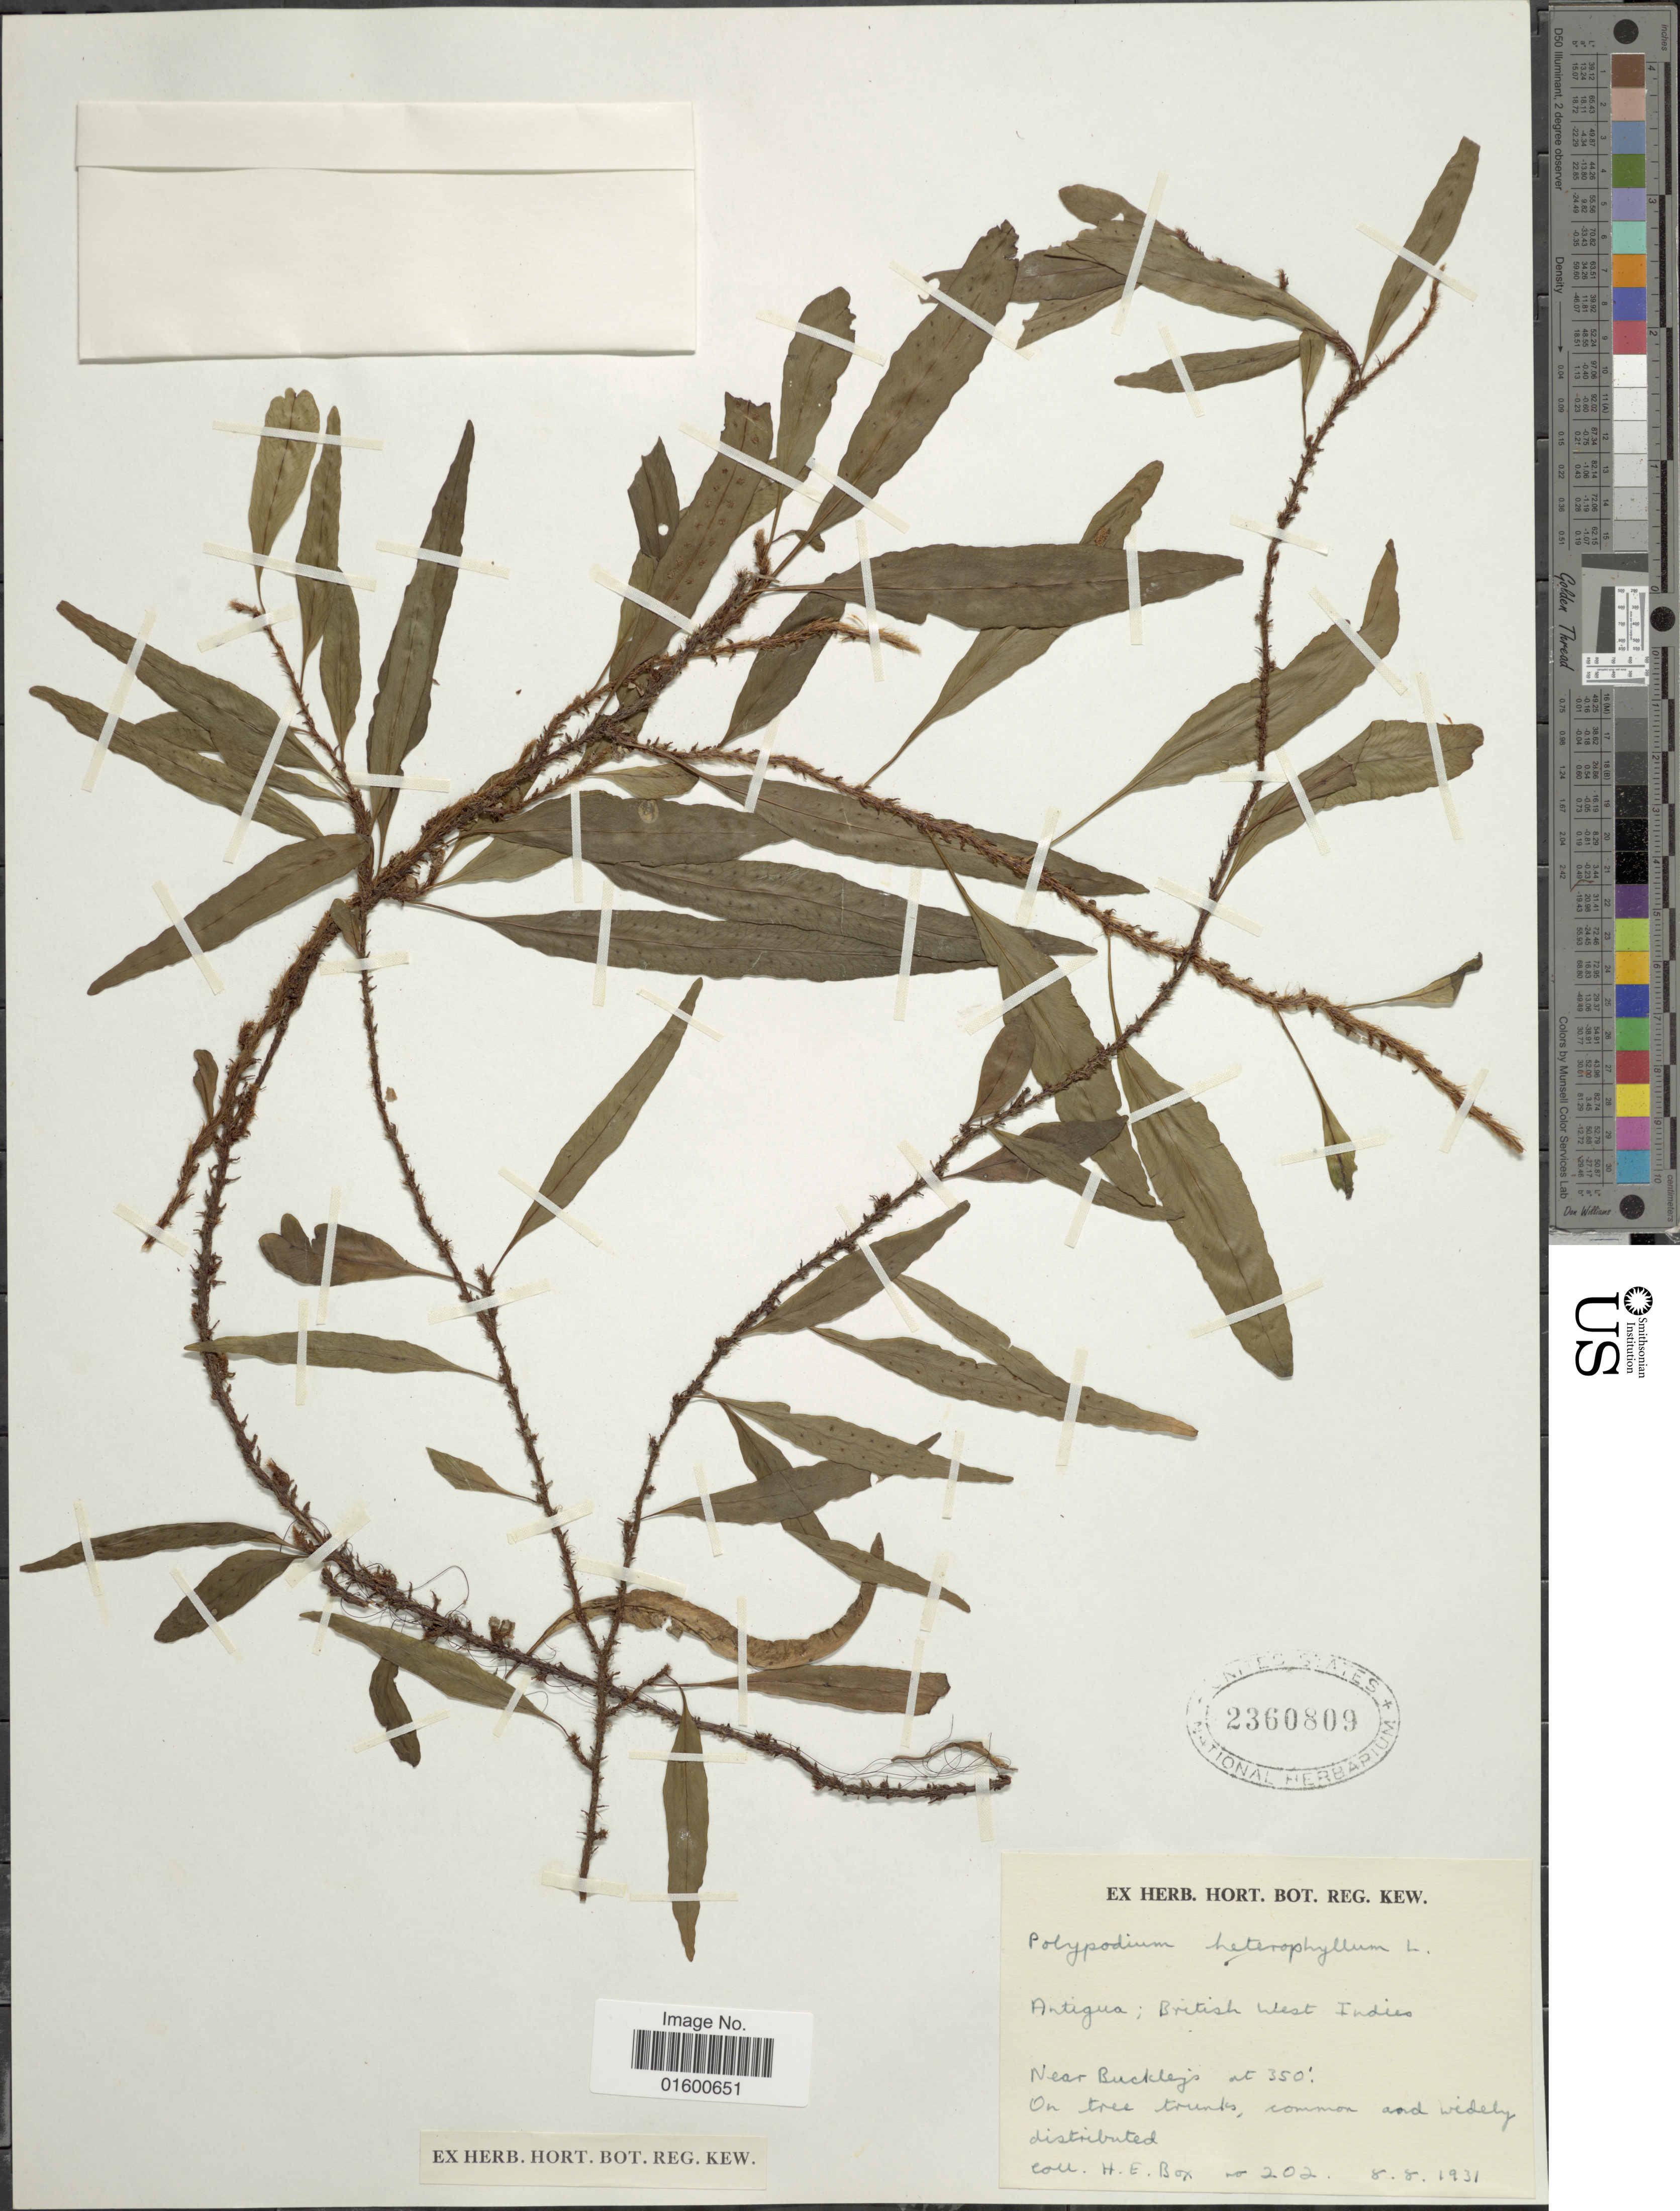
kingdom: Plantae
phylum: Tracheophyta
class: Polypodiopsida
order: Polypodiales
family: Polypodiaceae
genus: Microgramma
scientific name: Microgramma heterophylla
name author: (L.) Wherry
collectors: H. E. Box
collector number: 202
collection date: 1931-08-08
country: Antigua and Barbuda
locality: Antigua, British West Indies, near Buckley's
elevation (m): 107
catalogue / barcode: US 2360809